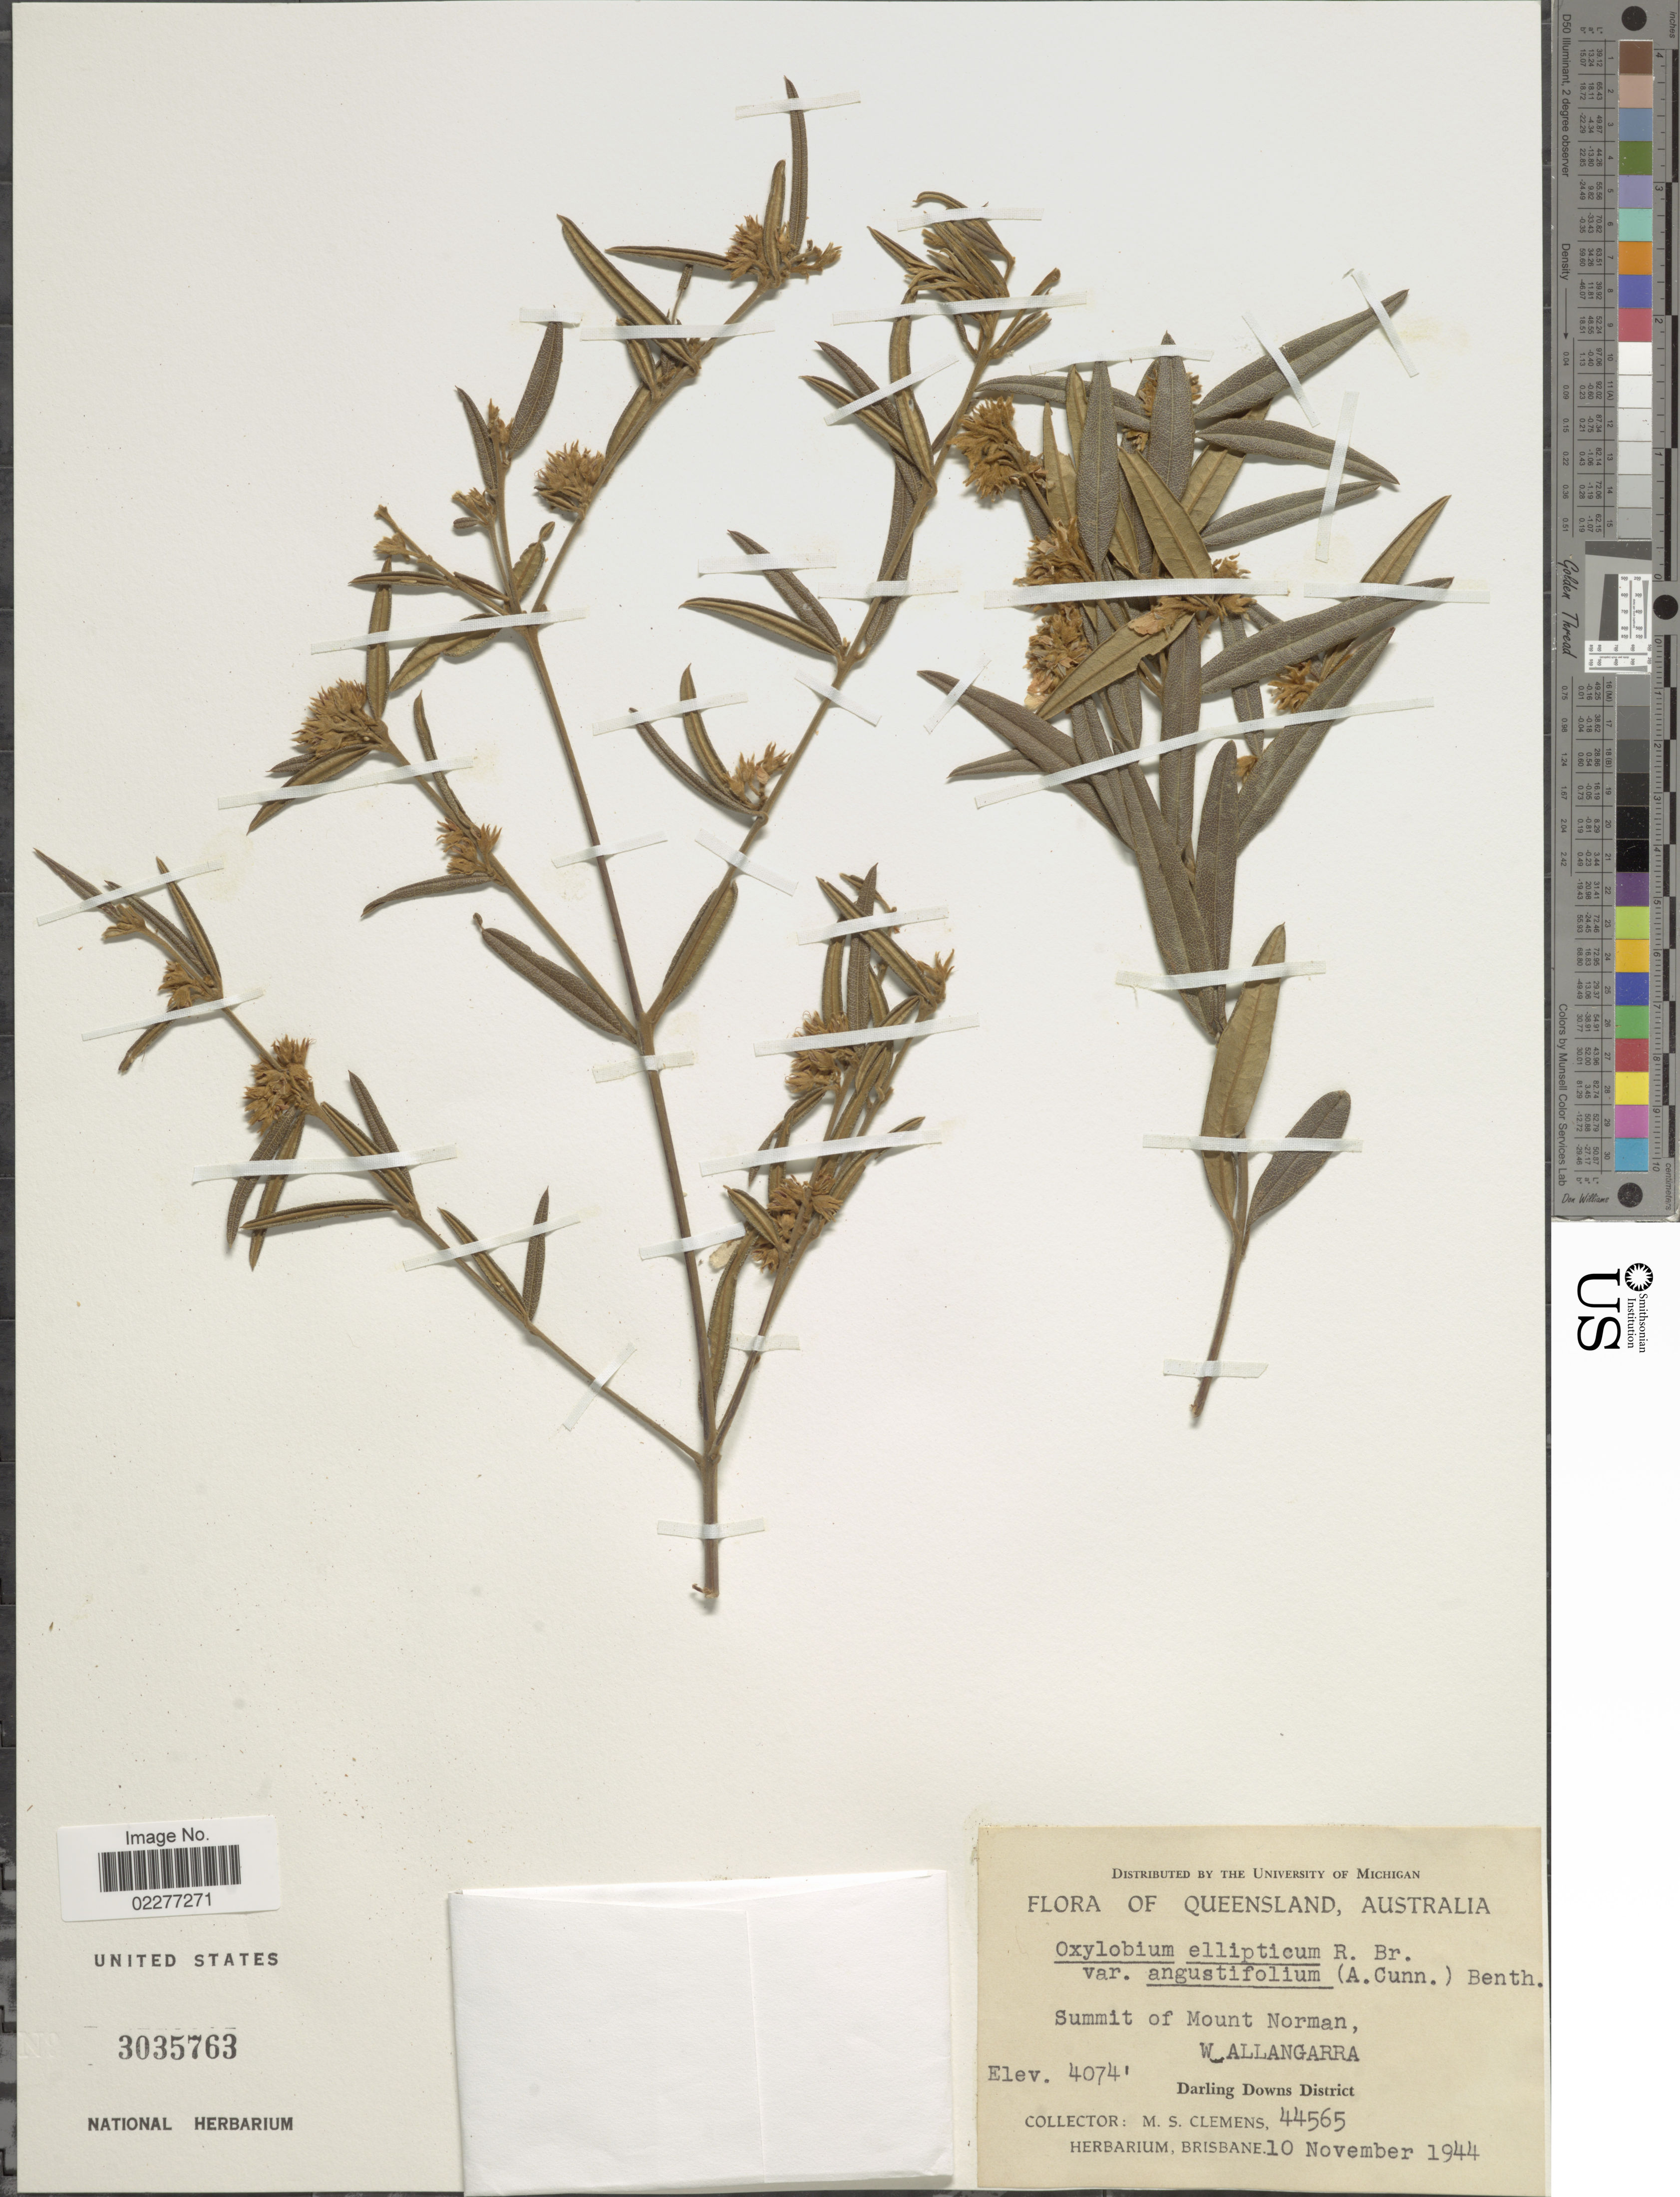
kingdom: Plantae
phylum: Tracheophyta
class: Magnoliopsida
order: Fabales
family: Fabaceae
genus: Oxylobium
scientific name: Oxylobium ellipticum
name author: (Vent.) R. Br.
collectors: M. S. Clemens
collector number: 44565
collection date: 1944-11-10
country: Australia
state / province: Queensland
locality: Summit of Mount Norman, Wallangarra, Darling Downs District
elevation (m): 1242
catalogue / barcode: US 3035763